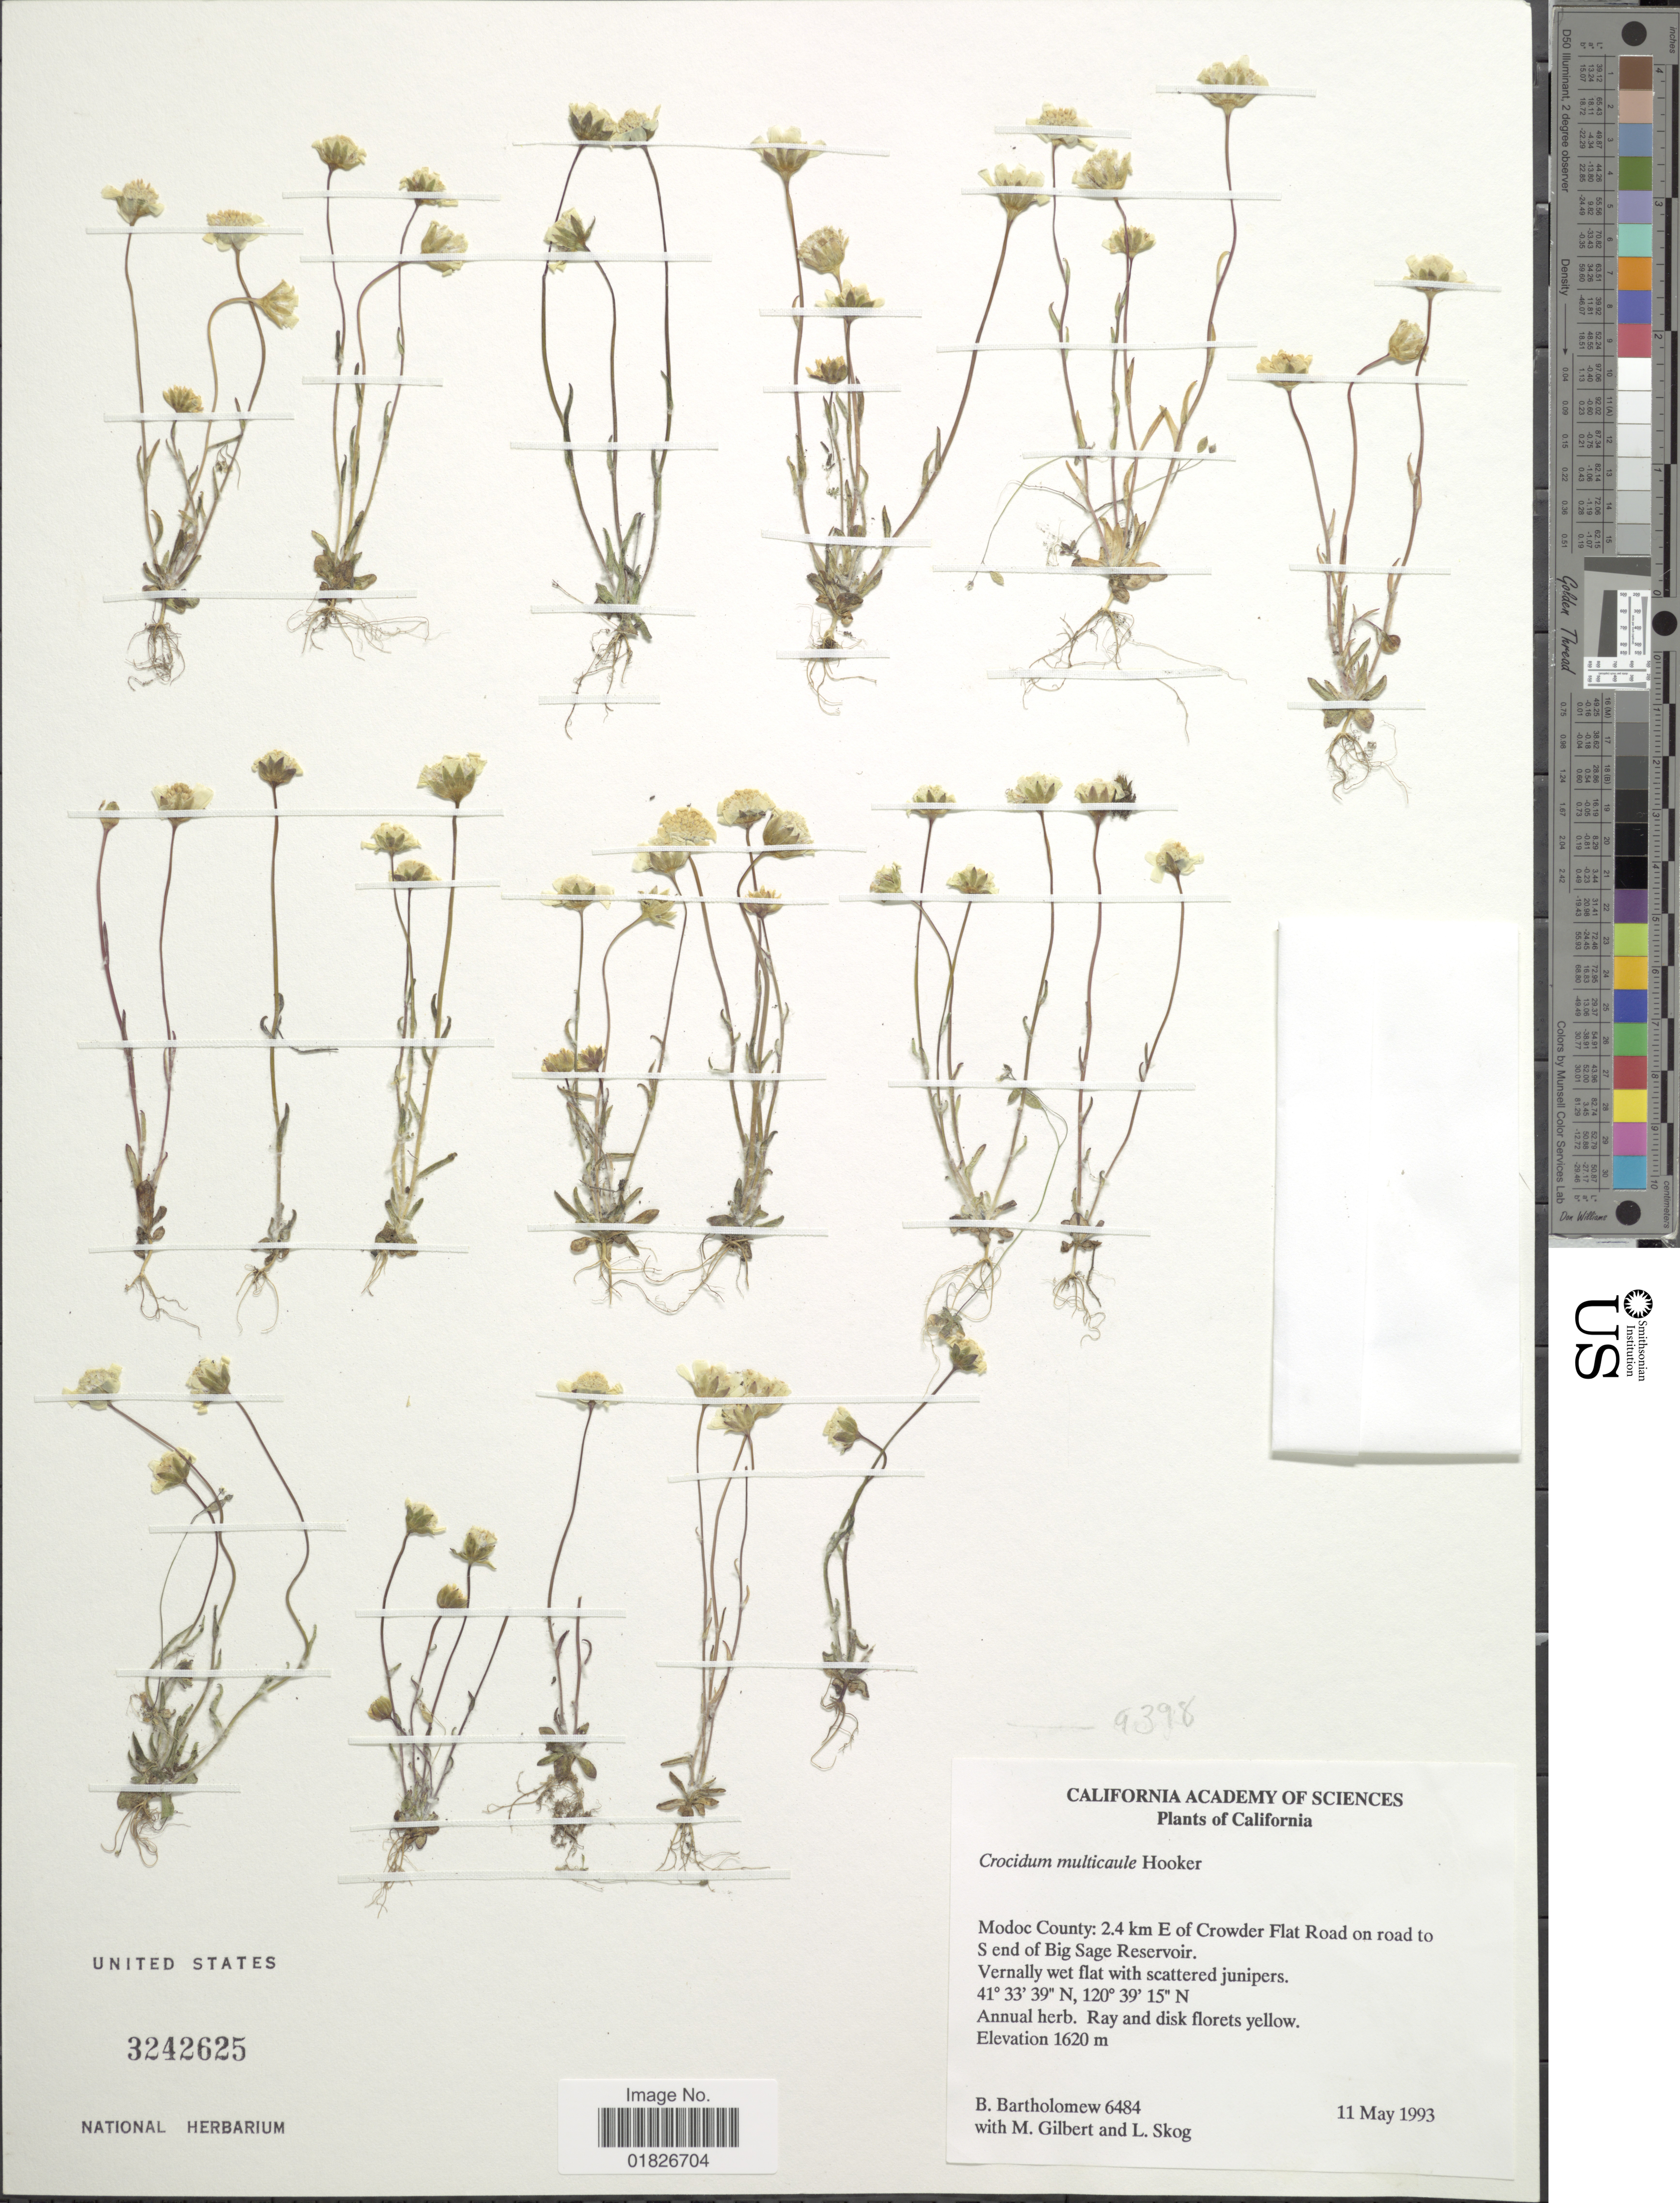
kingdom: Plantae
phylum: Tracheophyta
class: Magnoliopsida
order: Asterales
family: Asteraceae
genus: Crocidium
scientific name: Crocidium multicaule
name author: Hook.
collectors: B. Bartholomew, M. Gilbert & L. E. Skog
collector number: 6484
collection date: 1993-05-11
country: United States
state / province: California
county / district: Modoc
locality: Modoc County, 2.4 km E of Crowder Flat Road on road to S end of Big Sage Reservoir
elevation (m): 1620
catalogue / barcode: US 3242625